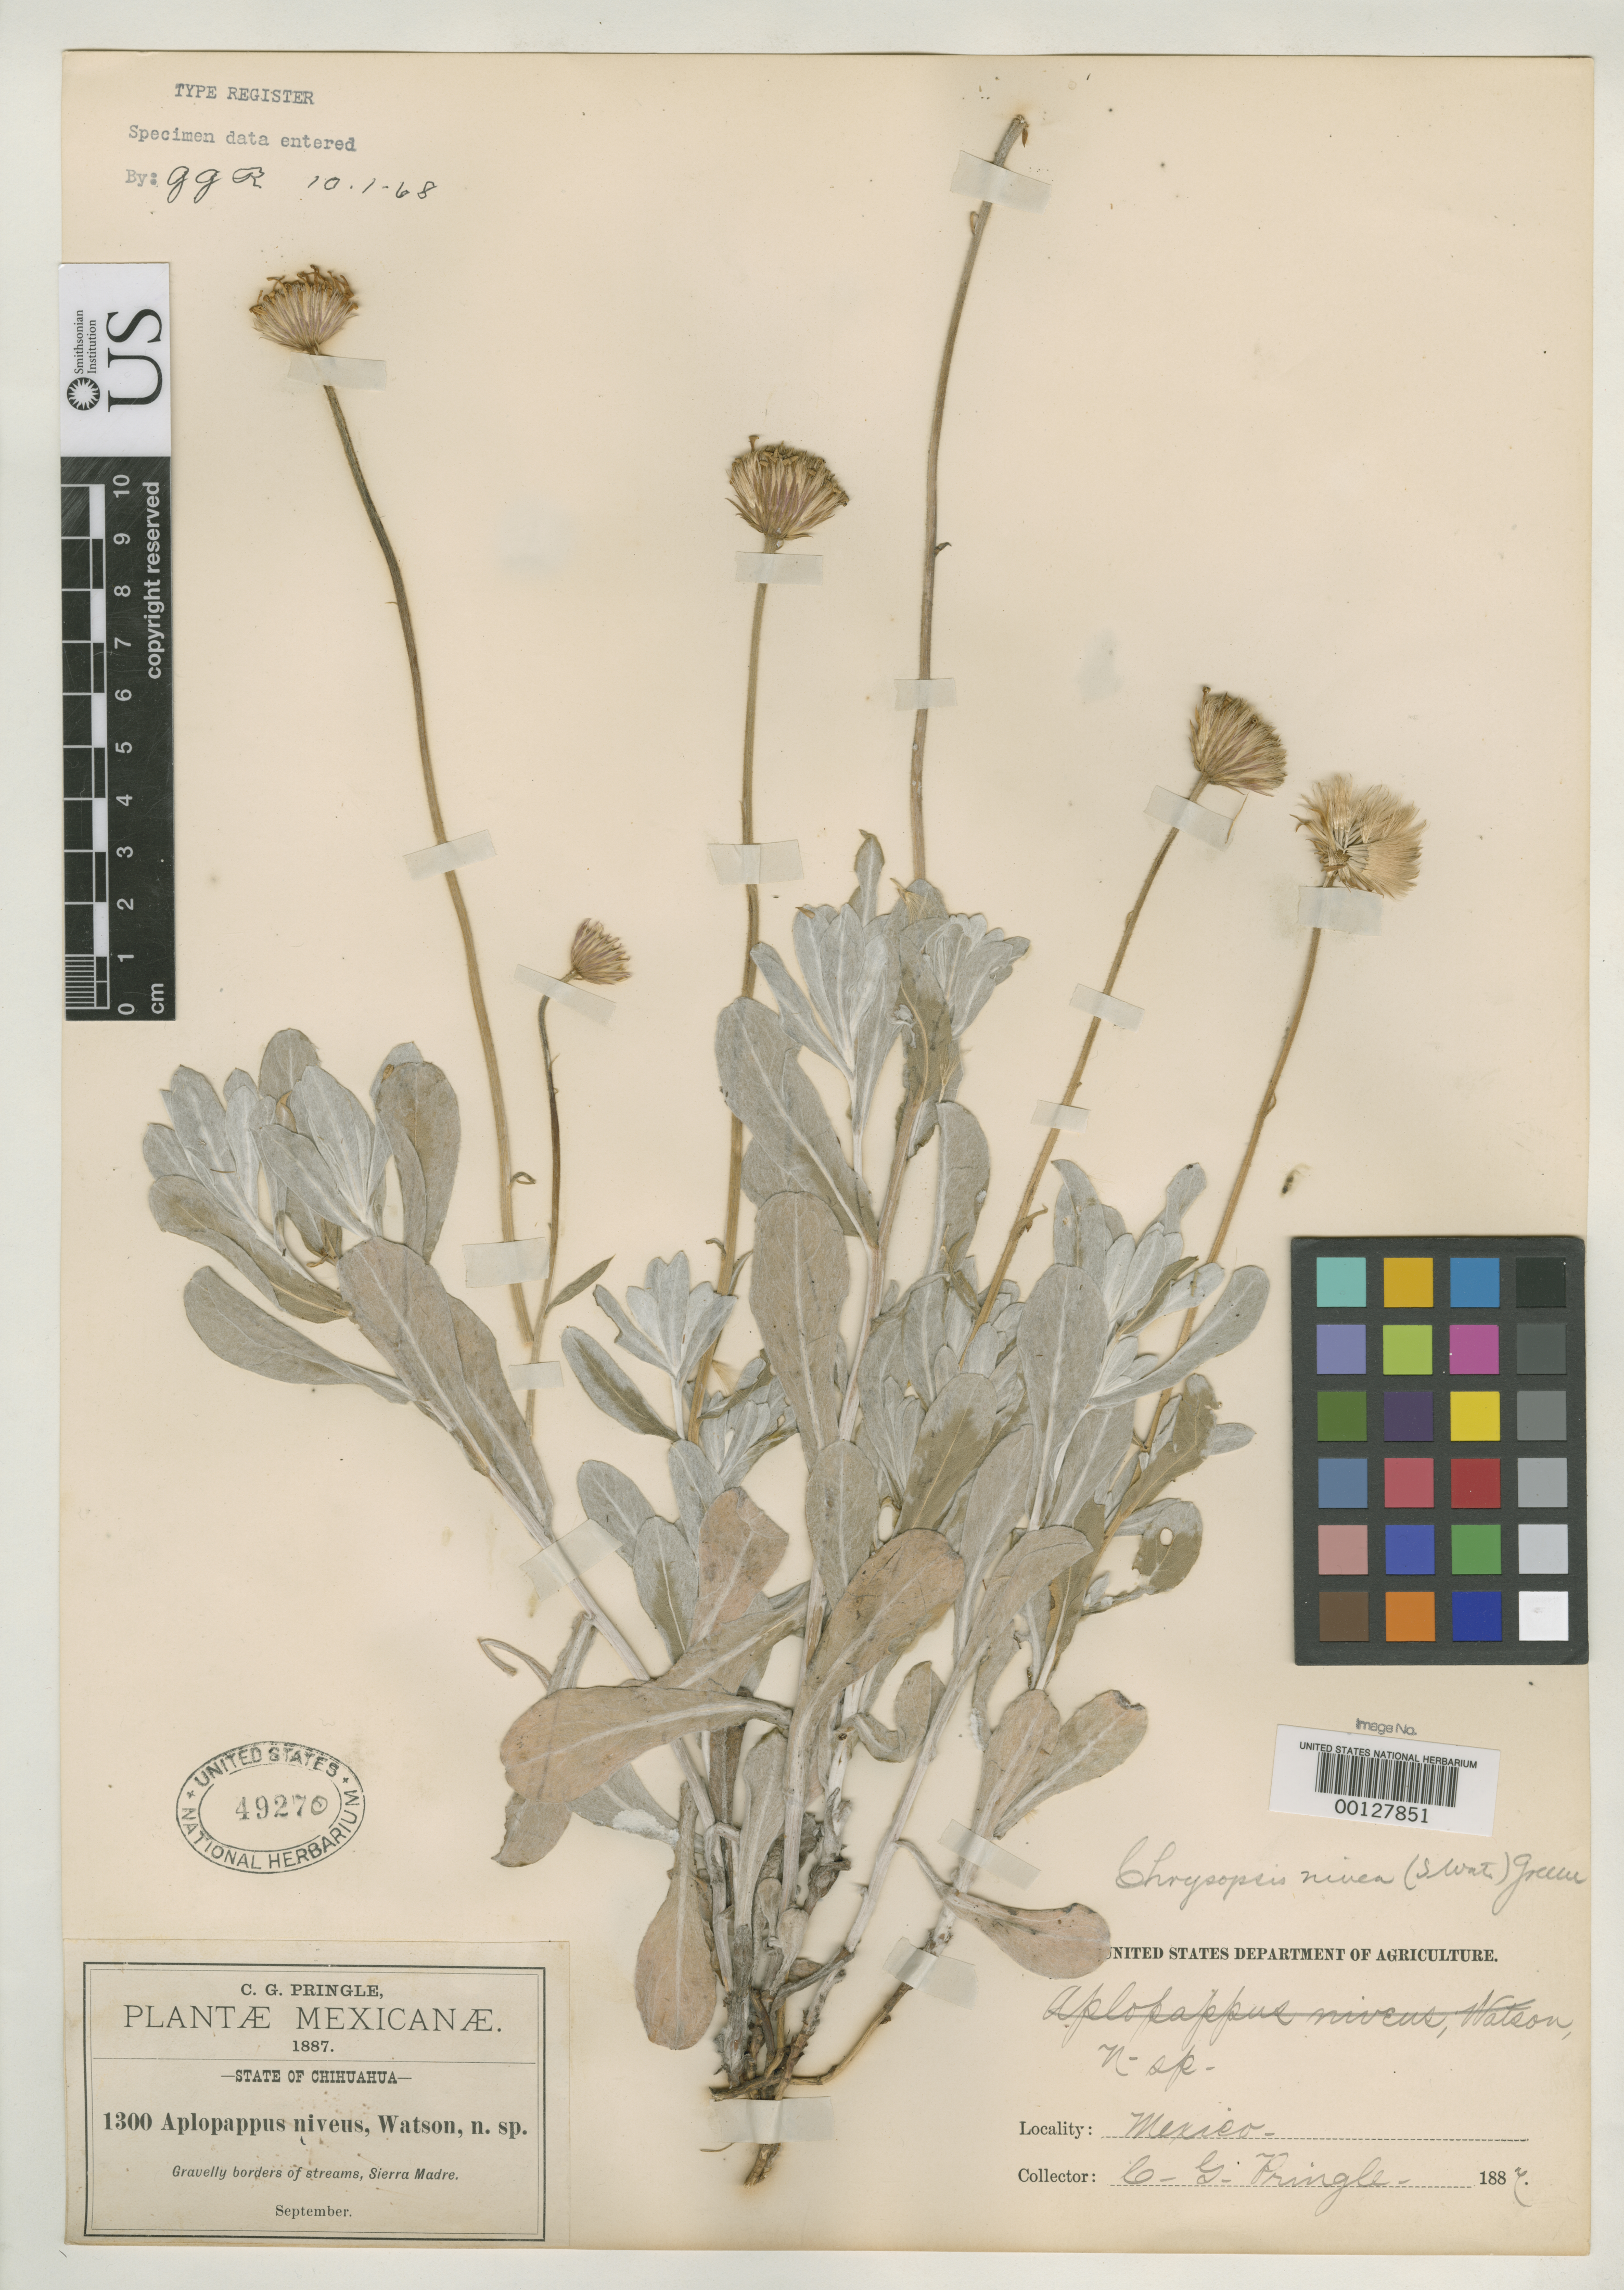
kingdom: Plantae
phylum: Tracheophyta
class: Magnoliopsida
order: Asterales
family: Asteraceae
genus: Haplopappus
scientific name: Haplopappus niveus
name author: S. Watson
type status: Type Collection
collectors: C. G. Pringle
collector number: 1300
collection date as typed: Sep 1887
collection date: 1887-09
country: Mexico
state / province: Chihuahua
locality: Sierra Madre.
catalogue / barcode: US 49270